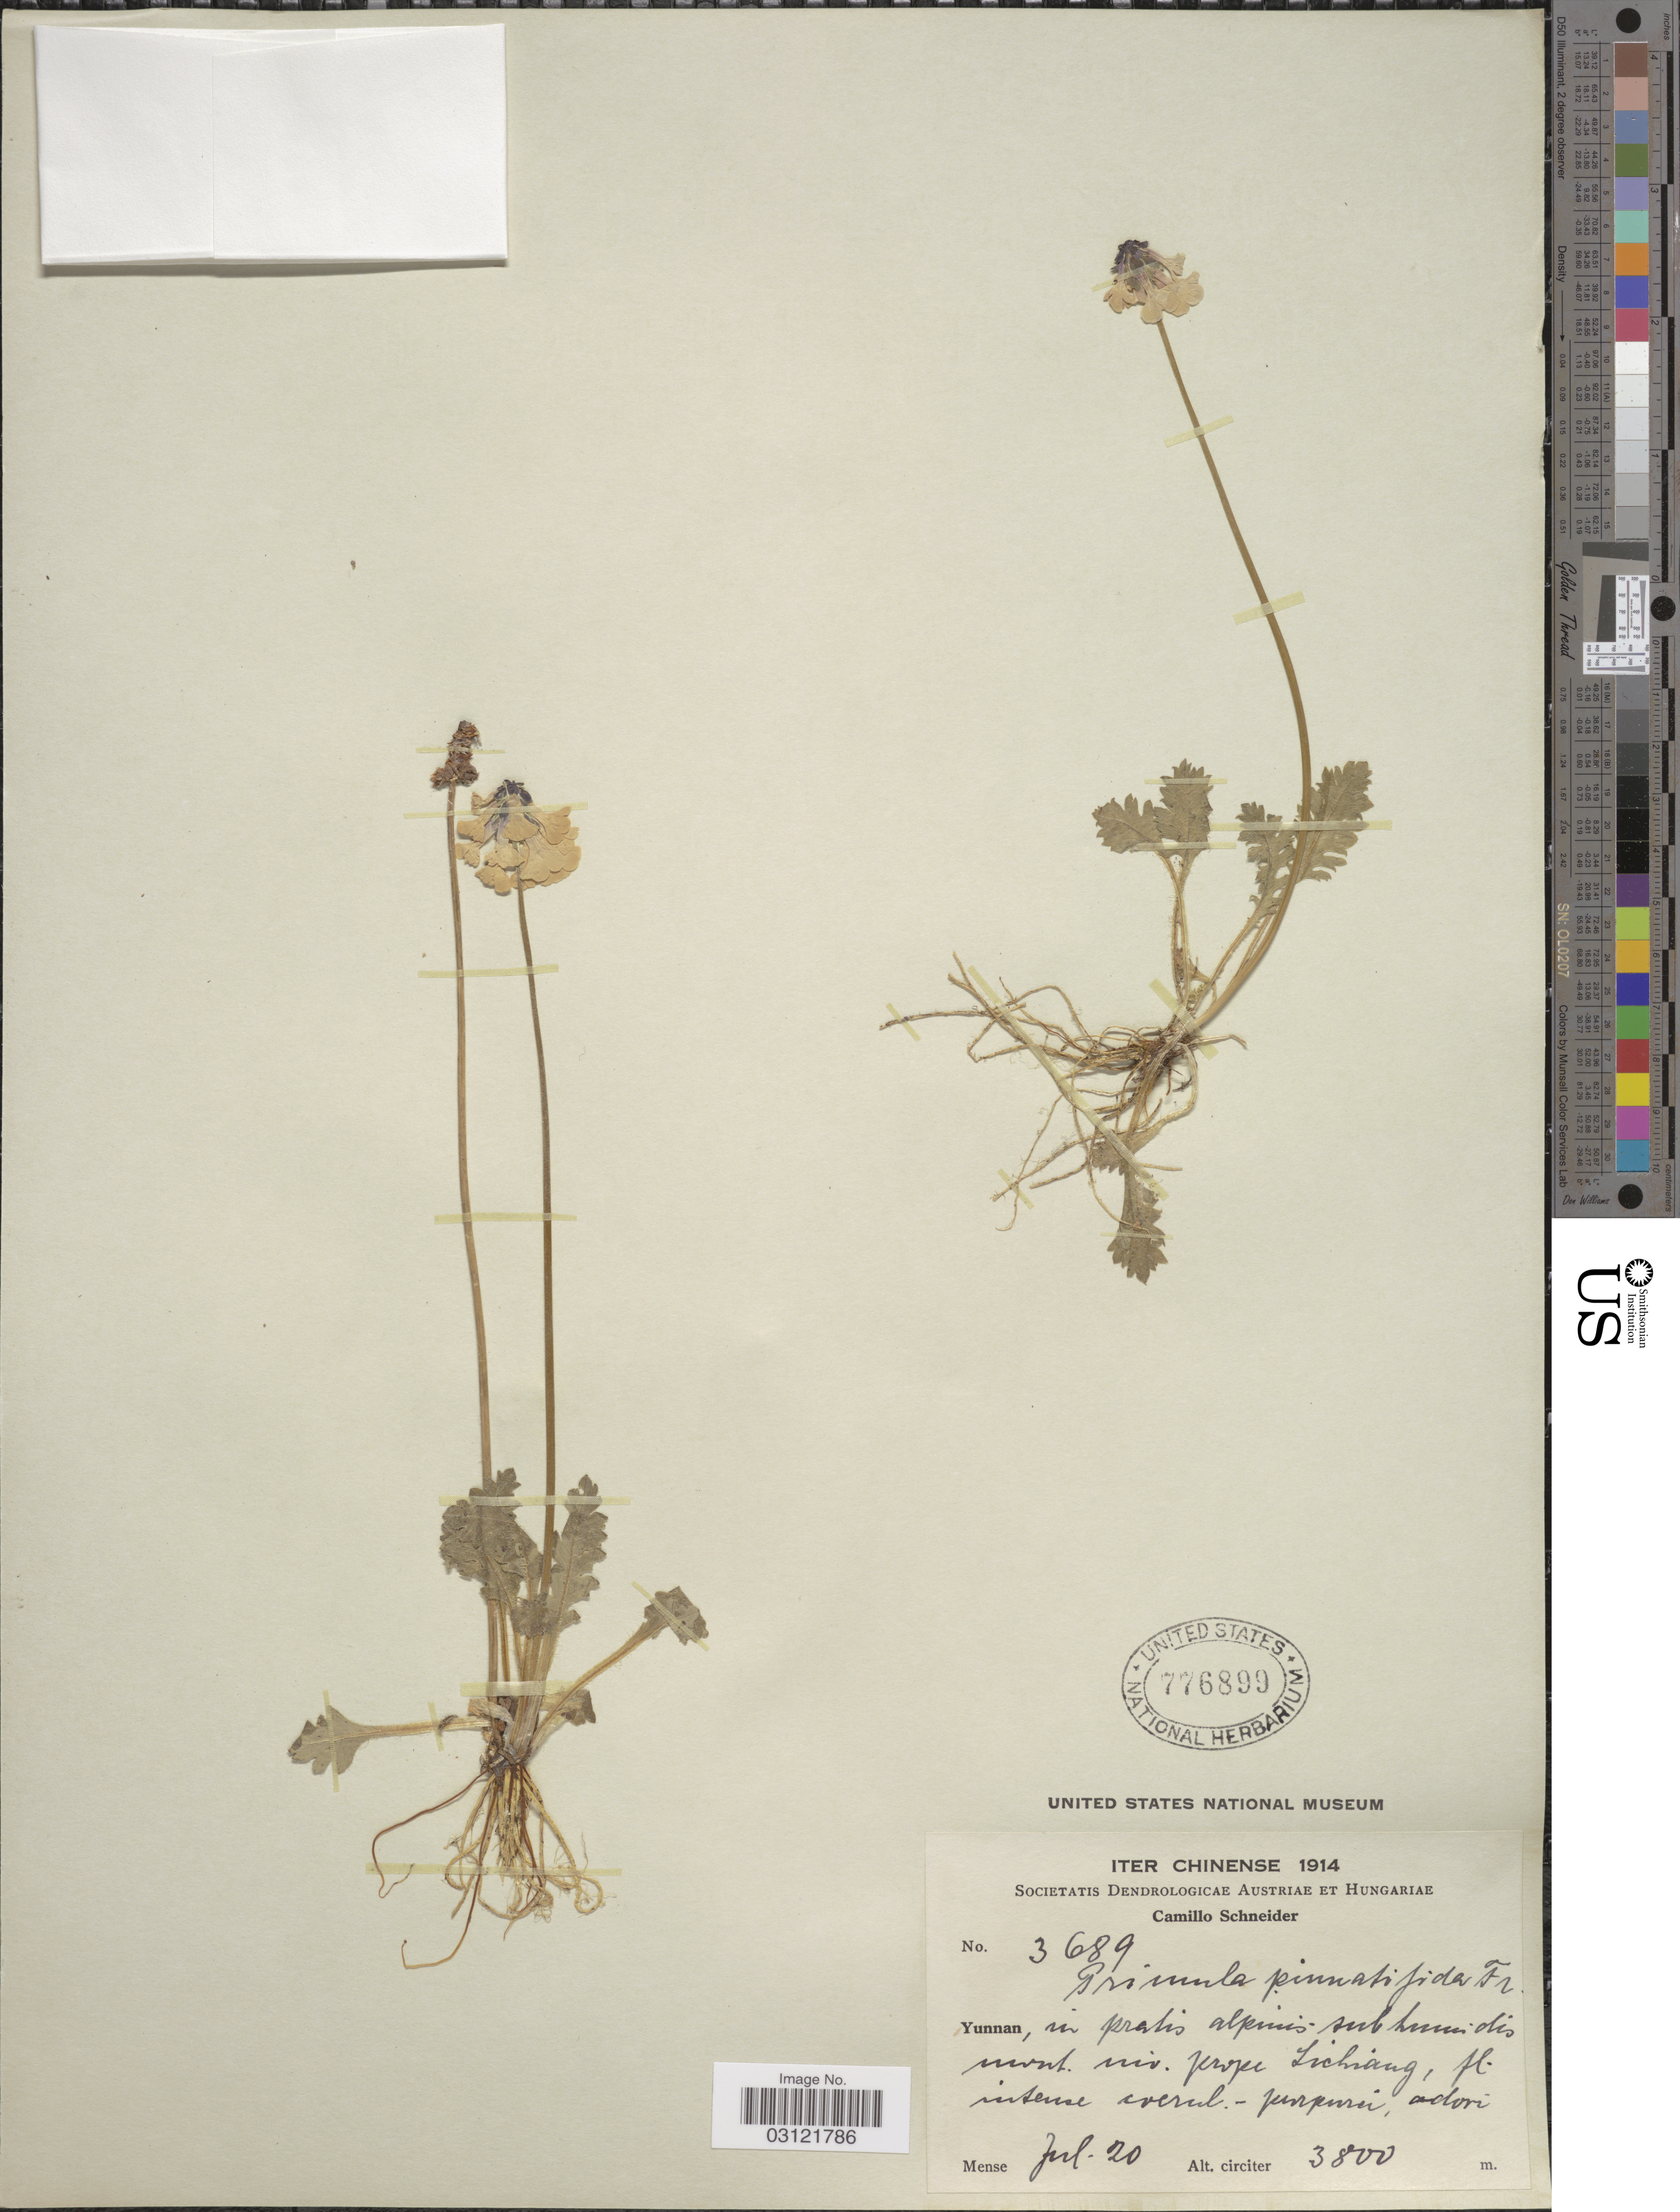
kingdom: Plantae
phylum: Tracheophyta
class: Magnoliopsida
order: Ericales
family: Primulaceae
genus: Primula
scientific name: Primula pinnatifida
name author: Franch.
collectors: C. K. Schneider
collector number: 3689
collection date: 1914-07-20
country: China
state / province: Yunnan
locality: In pratis alpinis sub humidis mont. niv. prope Lichiang.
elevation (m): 3800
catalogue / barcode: US 776899